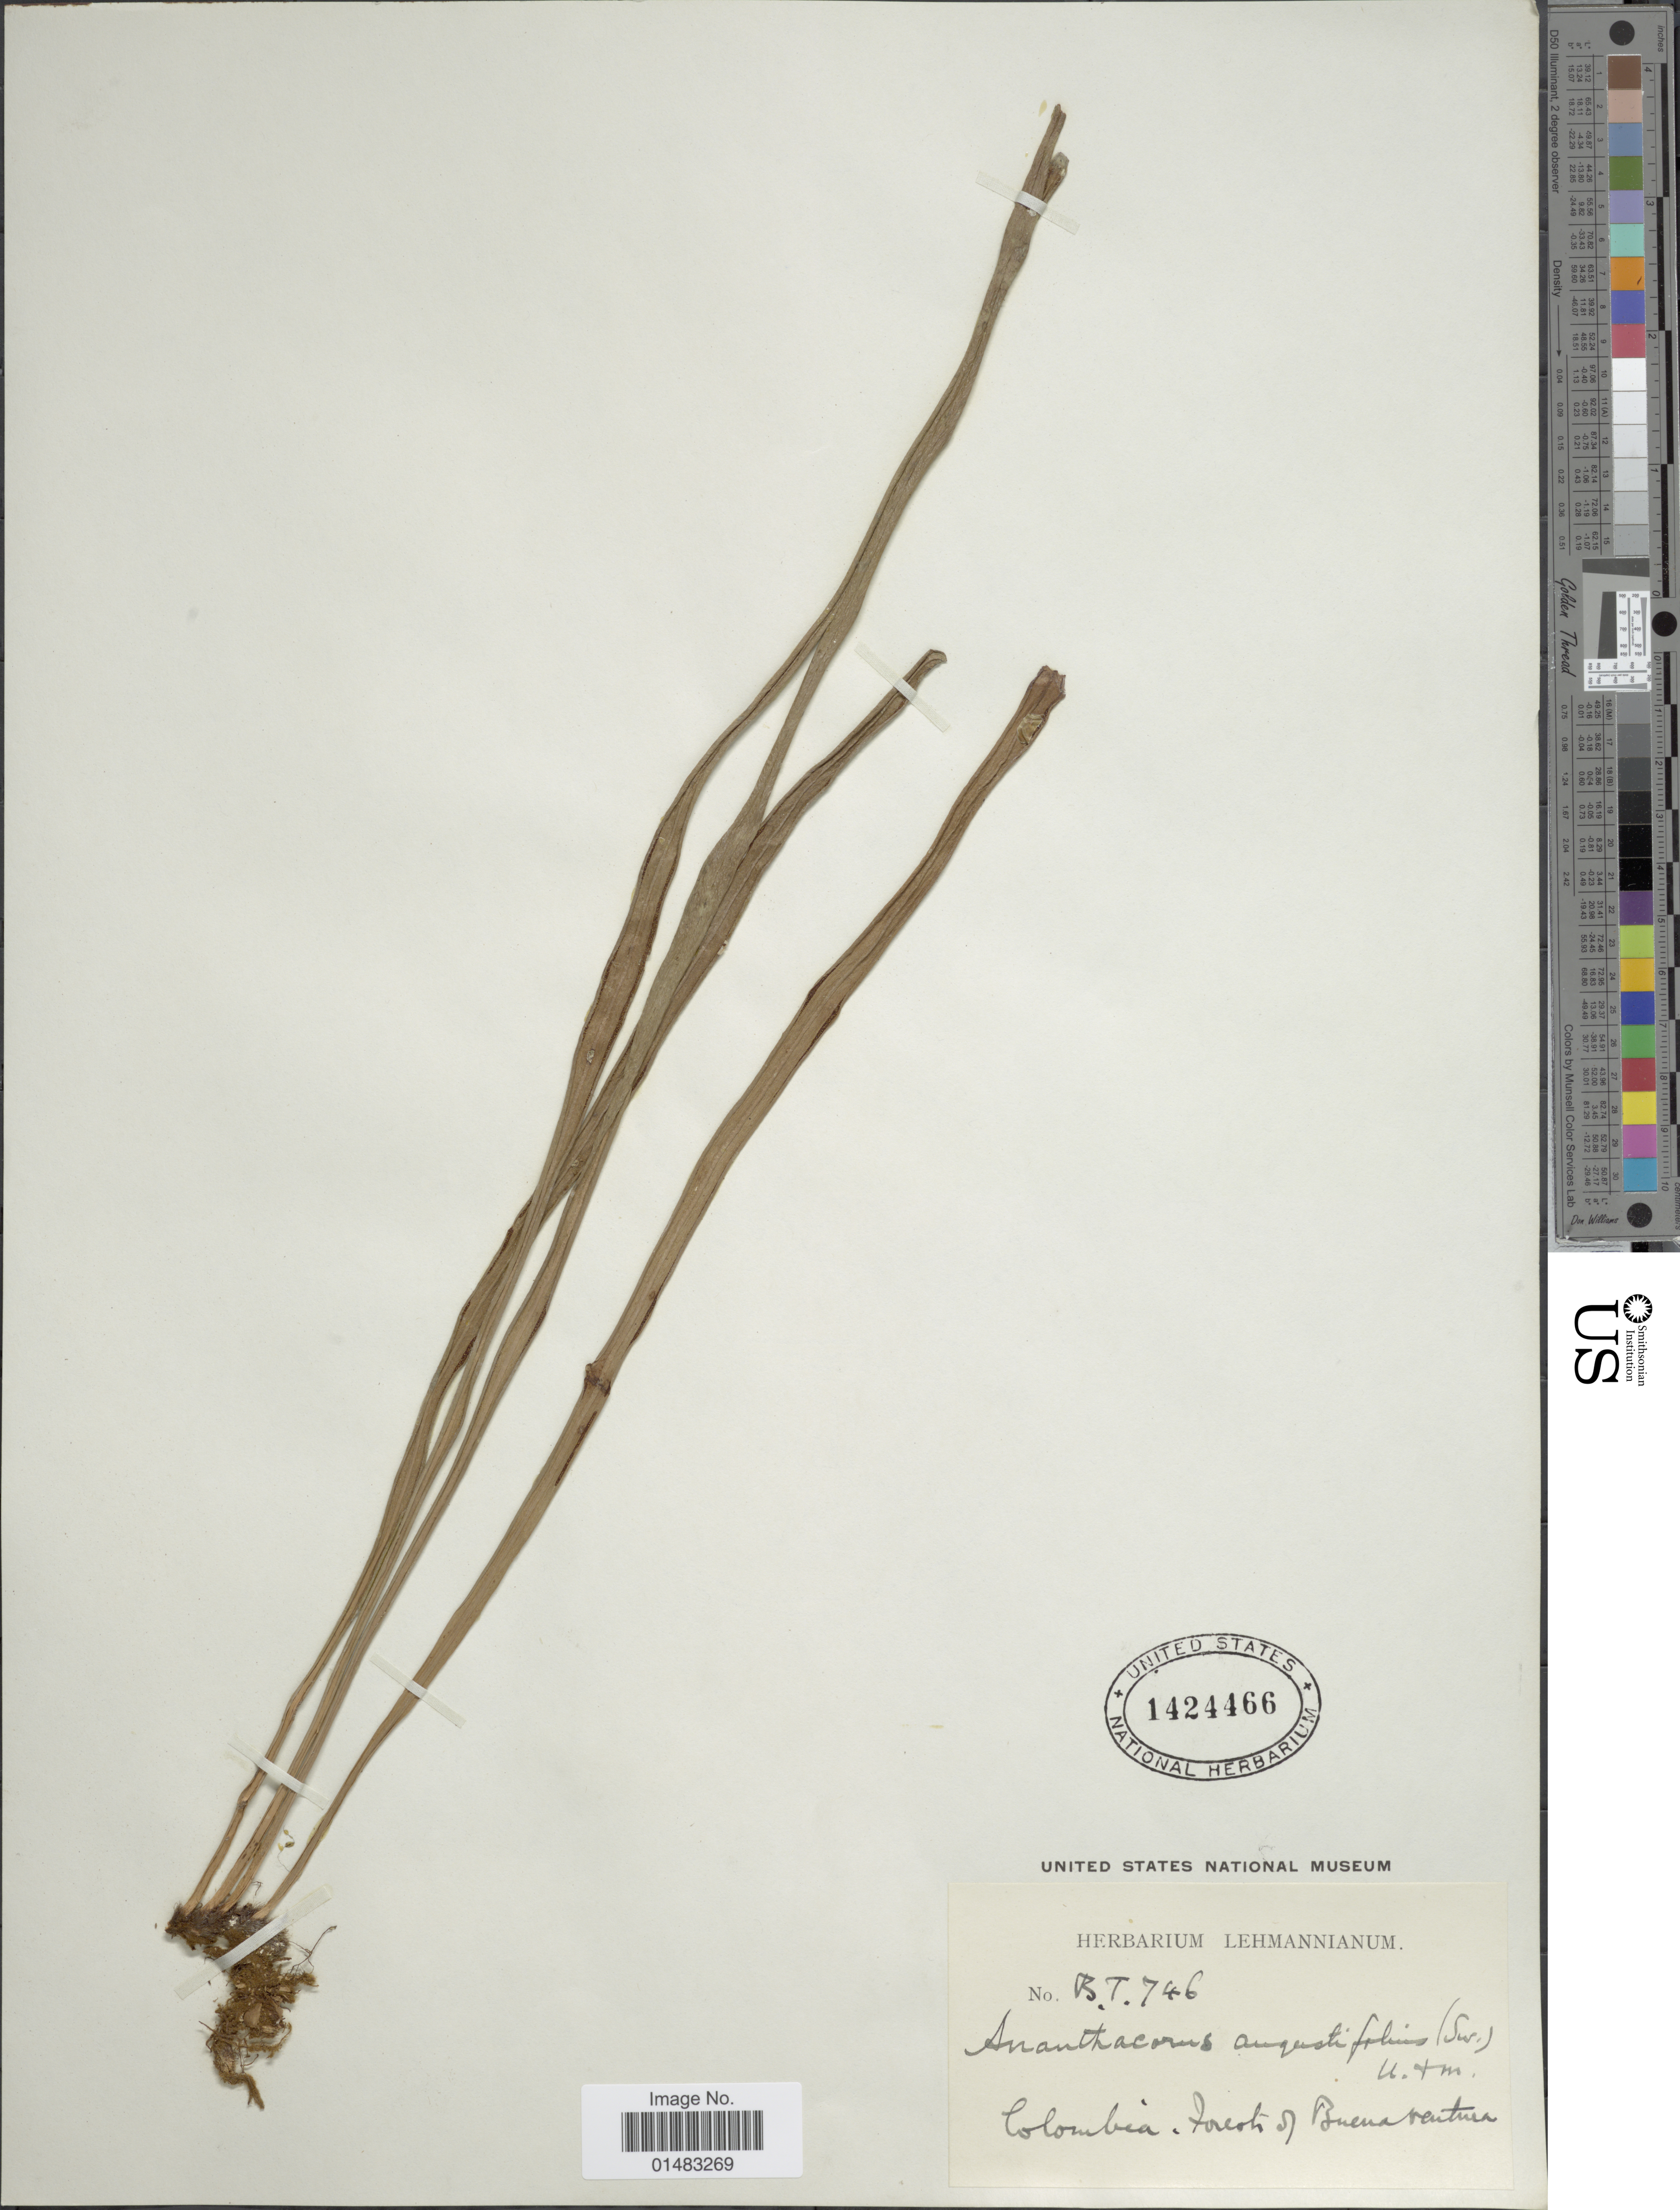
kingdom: Plantae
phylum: Tracheophyta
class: Polypodiopsida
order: Polypodiales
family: Pteridaceae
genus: Ananthacorus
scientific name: Ananthacorus angustifolius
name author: (Sw.) Underw. & Maxon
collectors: ex herb. Lehmannianum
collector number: B.T. 746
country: Colombia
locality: Forest of Buenaventura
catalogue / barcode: US 1424466